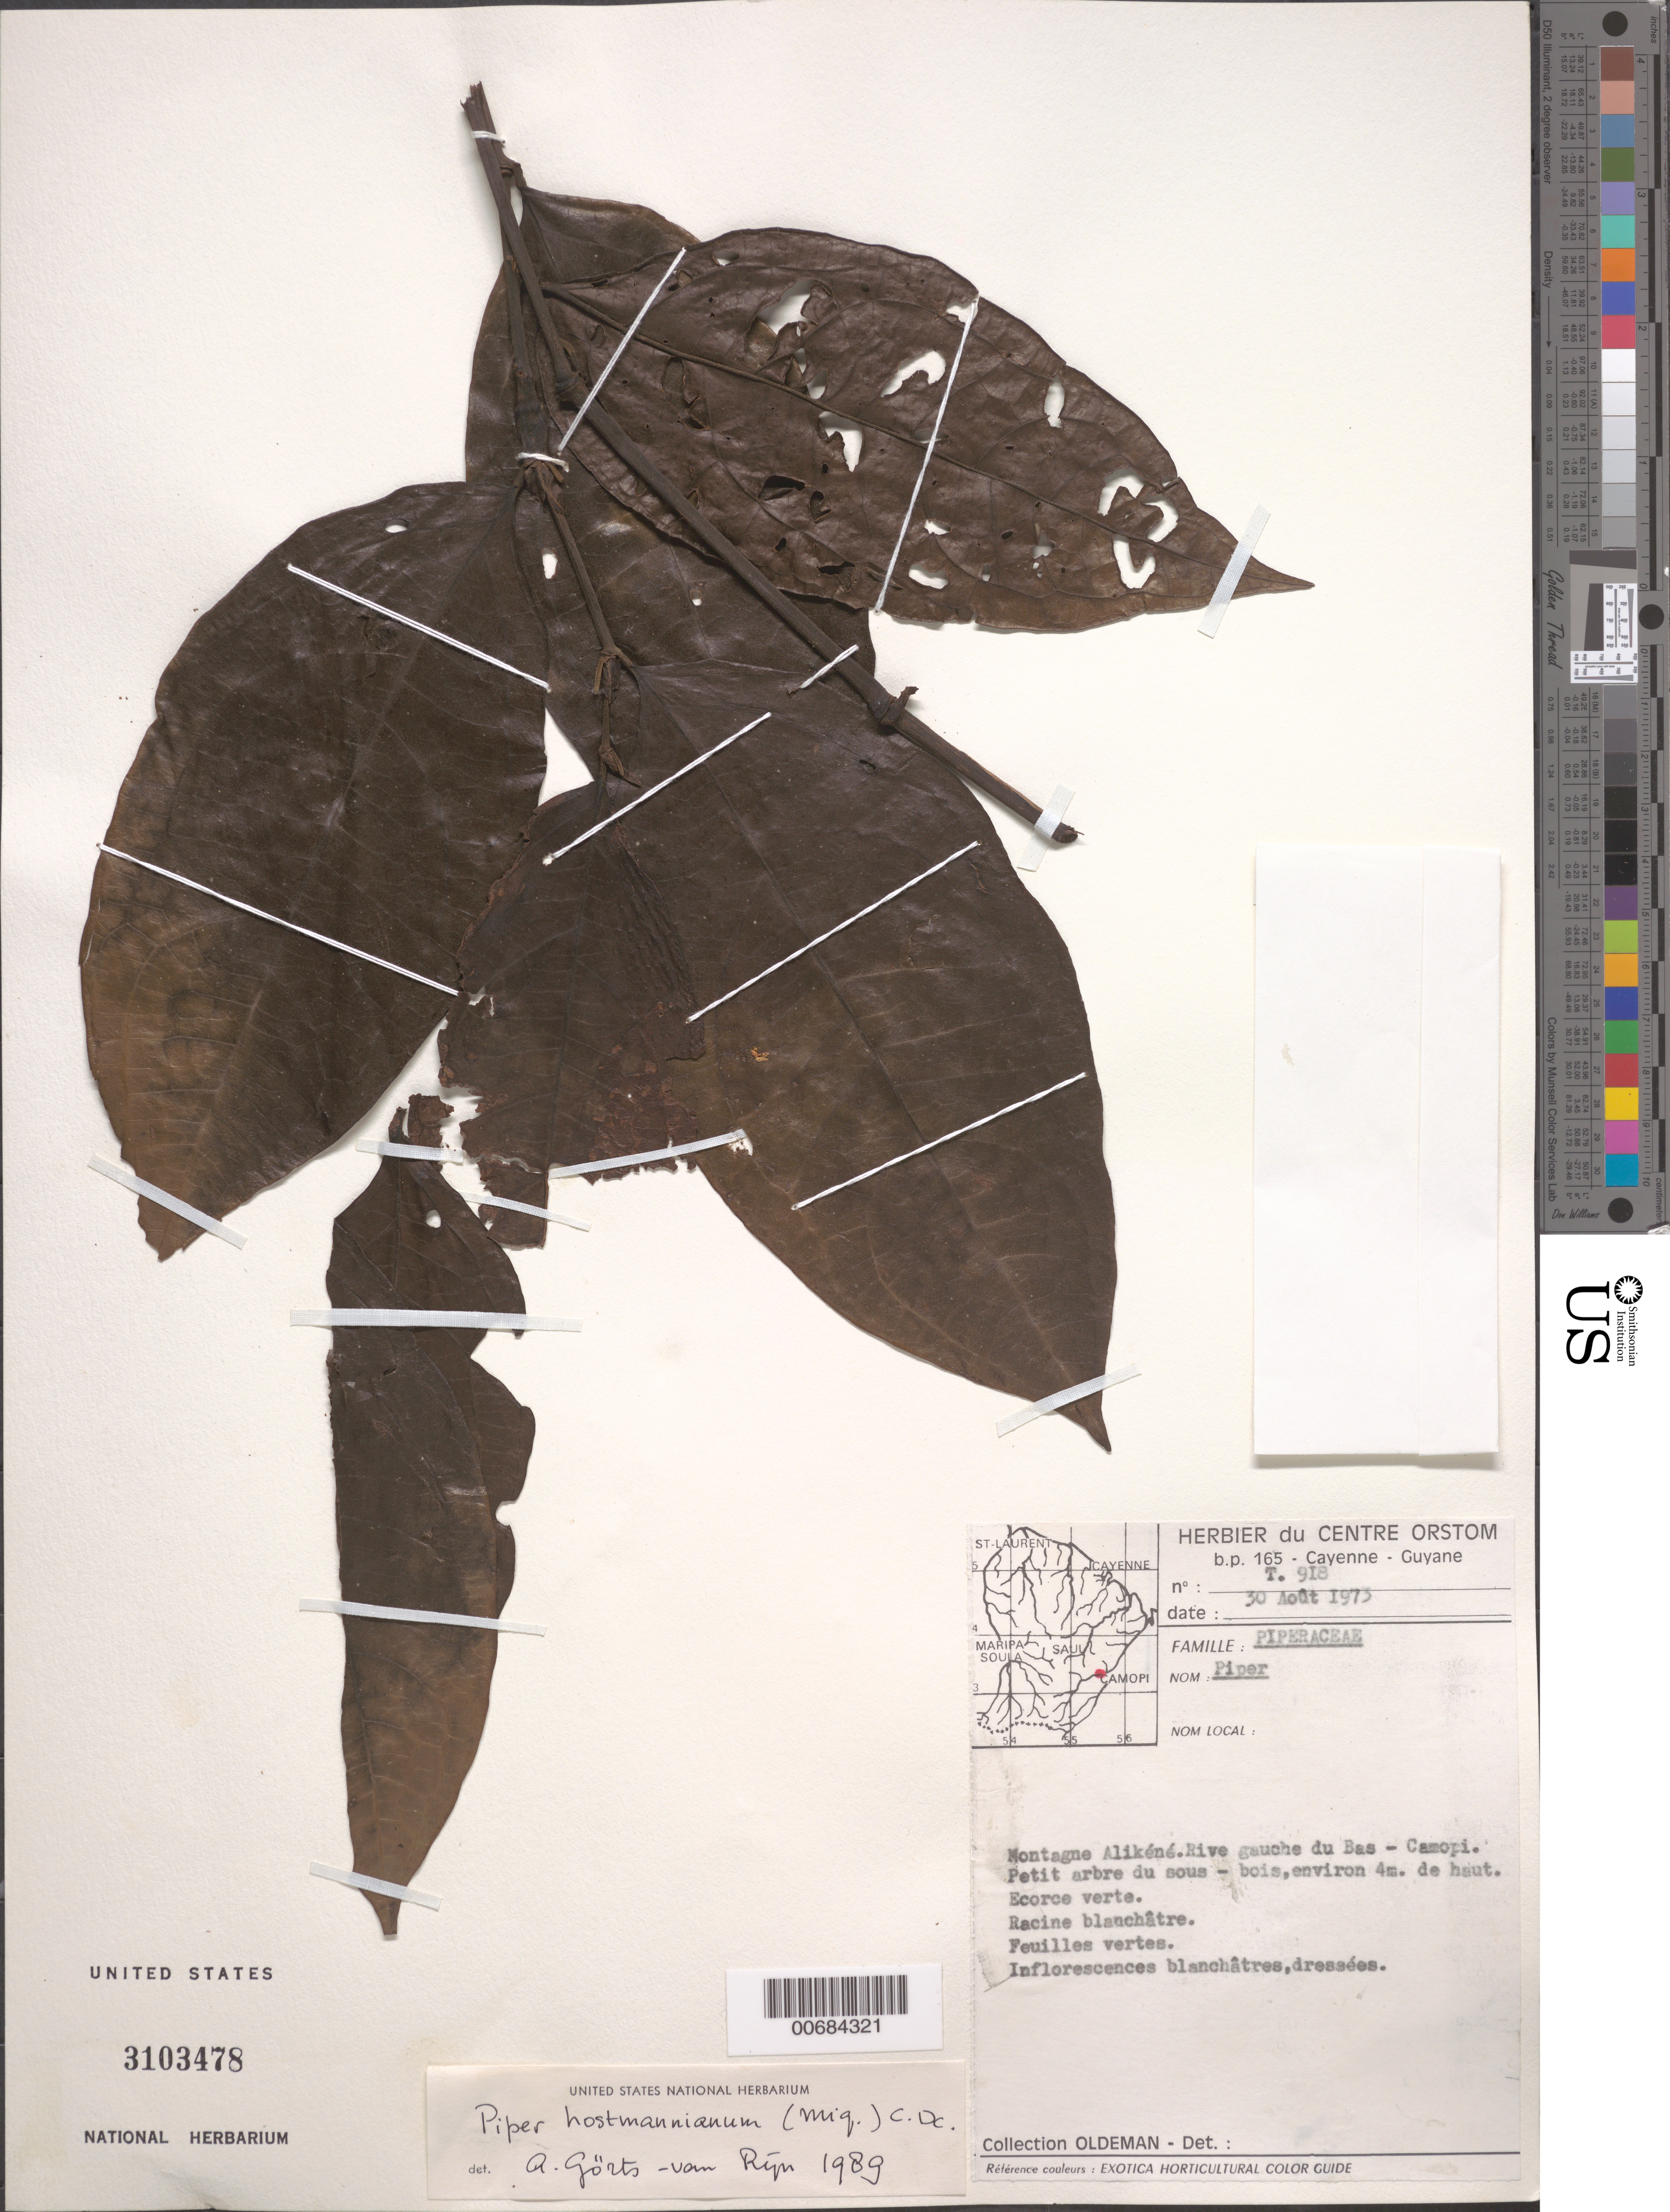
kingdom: Plantae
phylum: Tracheophyta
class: Magnoliopsida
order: Piperales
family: Piperaceae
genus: Piper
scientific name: Piper hostmannianum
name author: (Miq.) C. DC.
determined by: Görts-van Rijn, A. R. A.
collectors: R. Oldeman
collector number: T 918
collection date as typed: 30-Aug-73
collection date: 1973-08-30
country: French Guiana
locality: Montagne Alikéné, Rive gauche du Bas-Camopi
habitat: Understory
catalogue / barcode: US 3103478